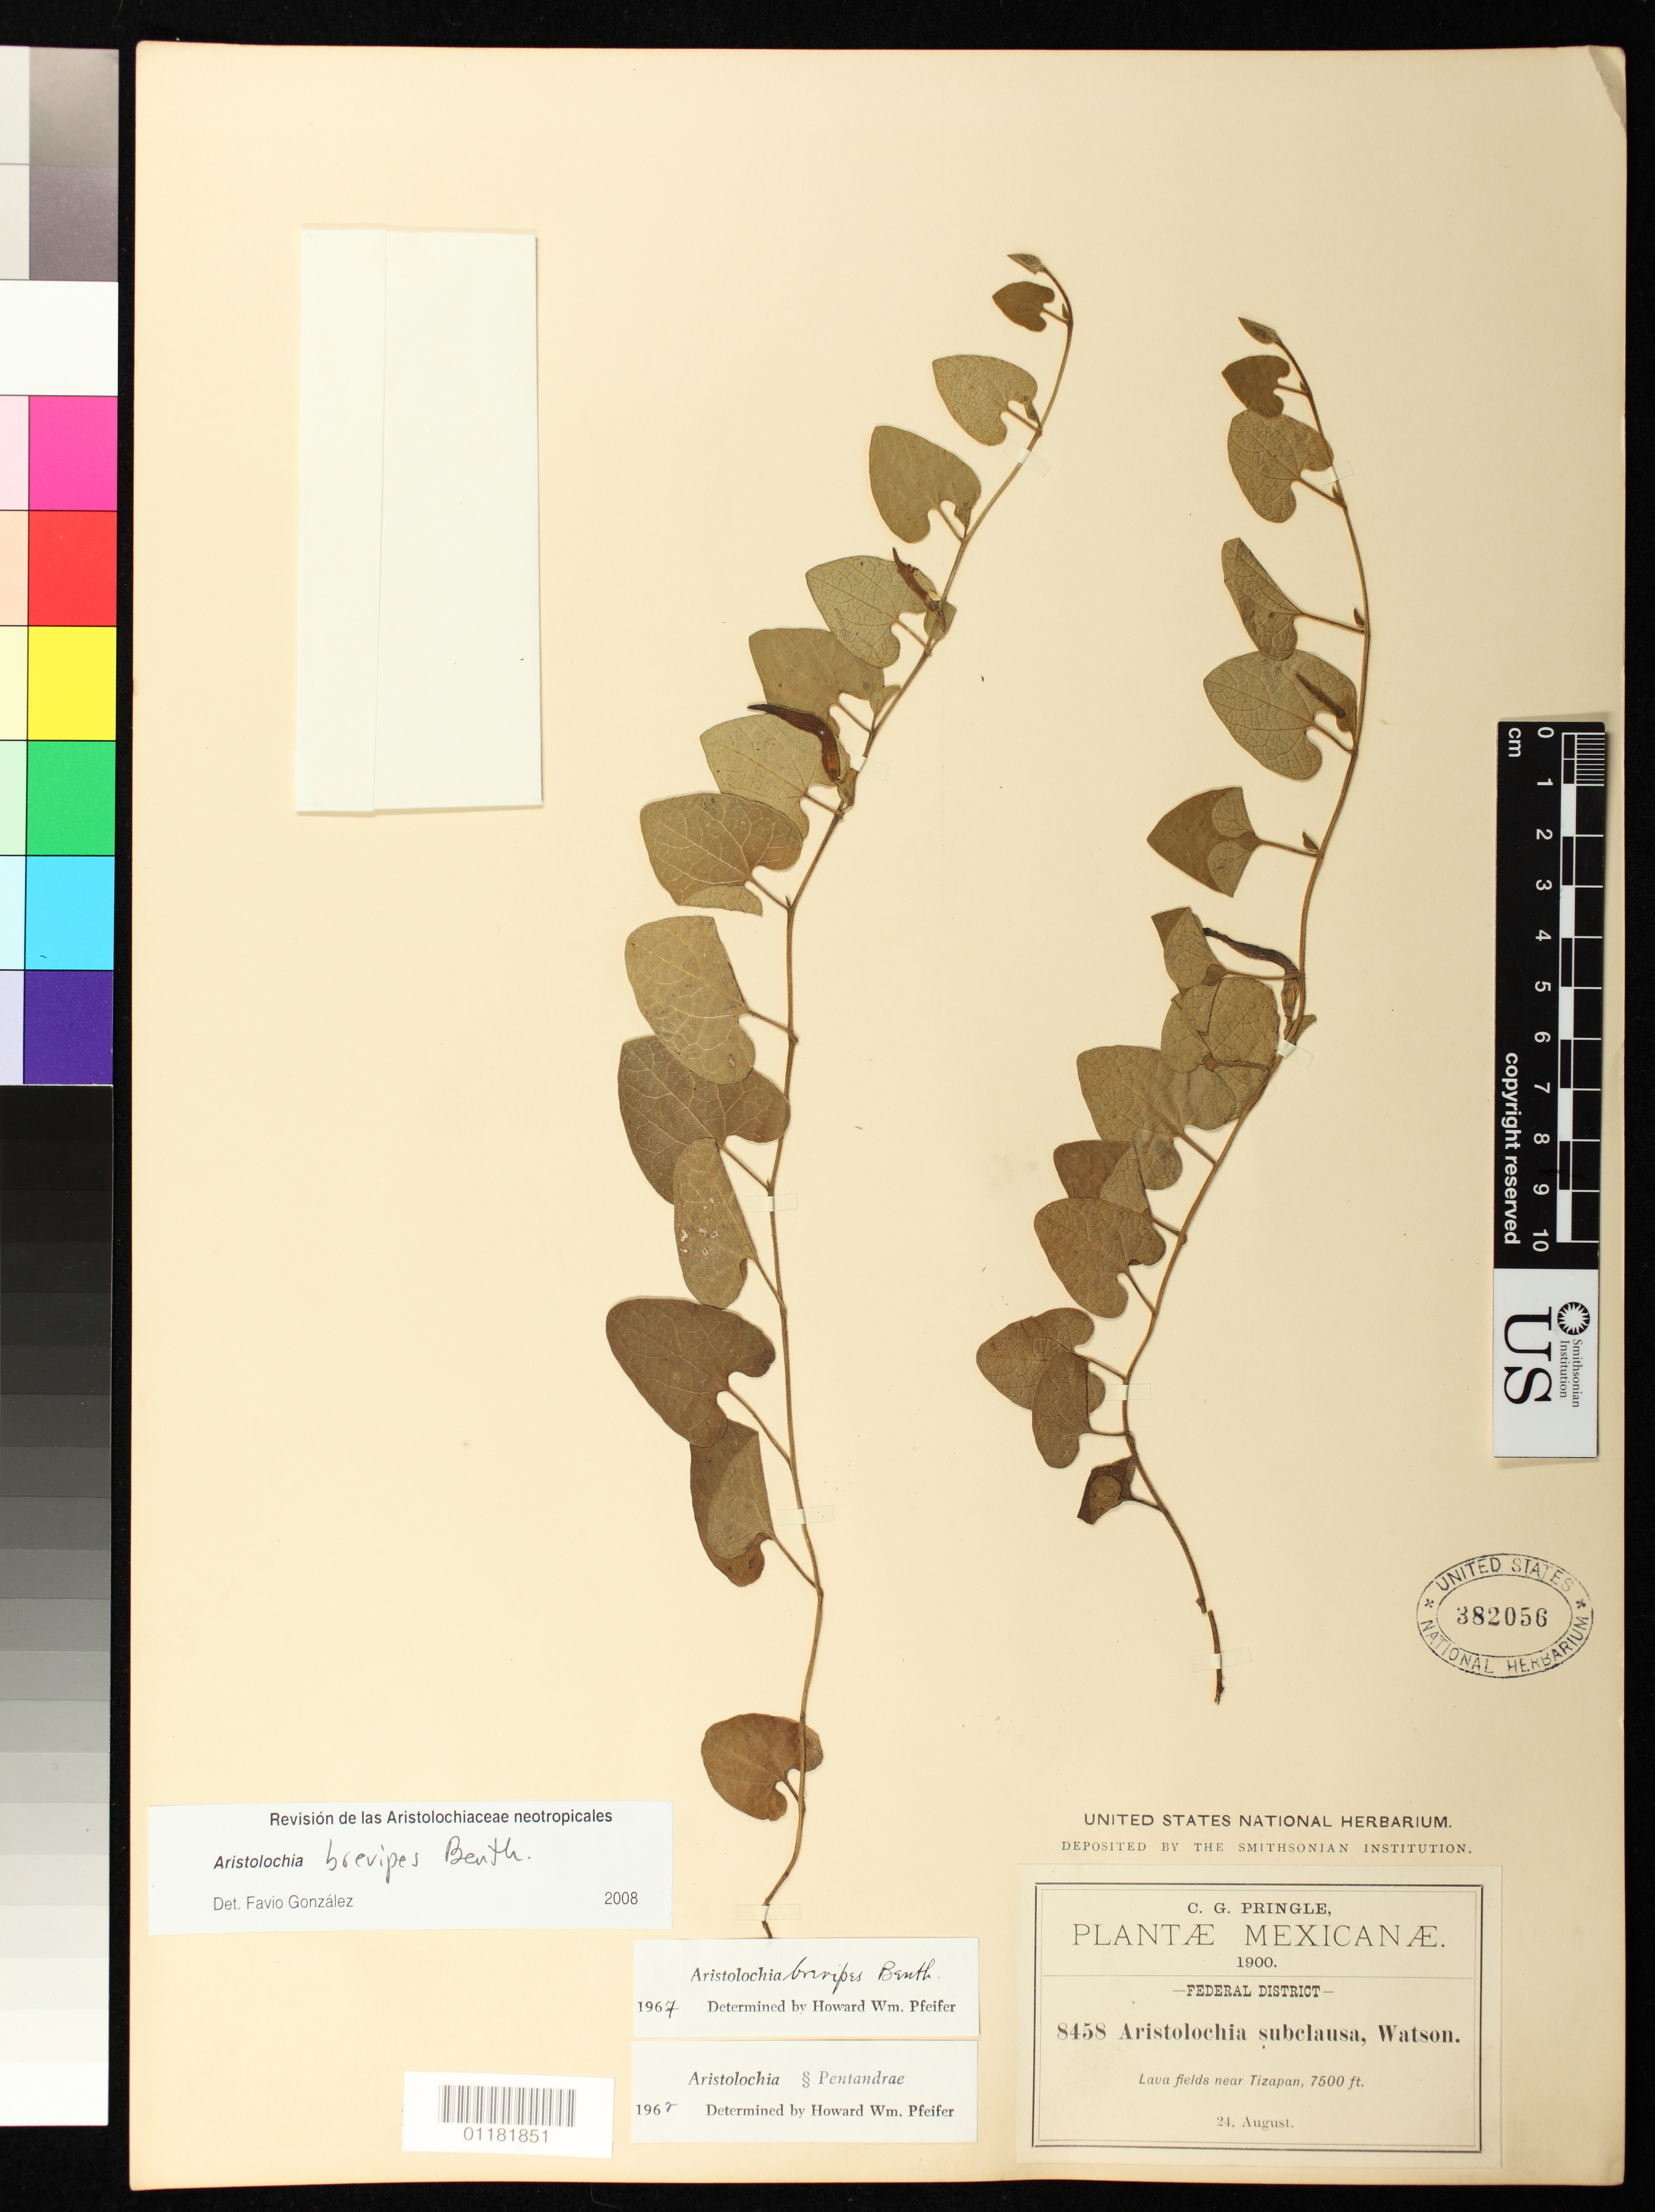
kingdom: Plantae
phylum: Tracheophyta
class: Magnoliopsida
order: Piperales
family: Aristolochiaceae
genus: Aristolochia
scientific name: Aristolochia brevipes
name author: Benth.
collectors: C. G. Pringle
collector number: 8458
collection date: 1900-08-24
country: Mexico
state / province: Distrito Federal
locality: Lava fields near Tizapan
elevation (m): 2286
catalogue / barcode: US 382056